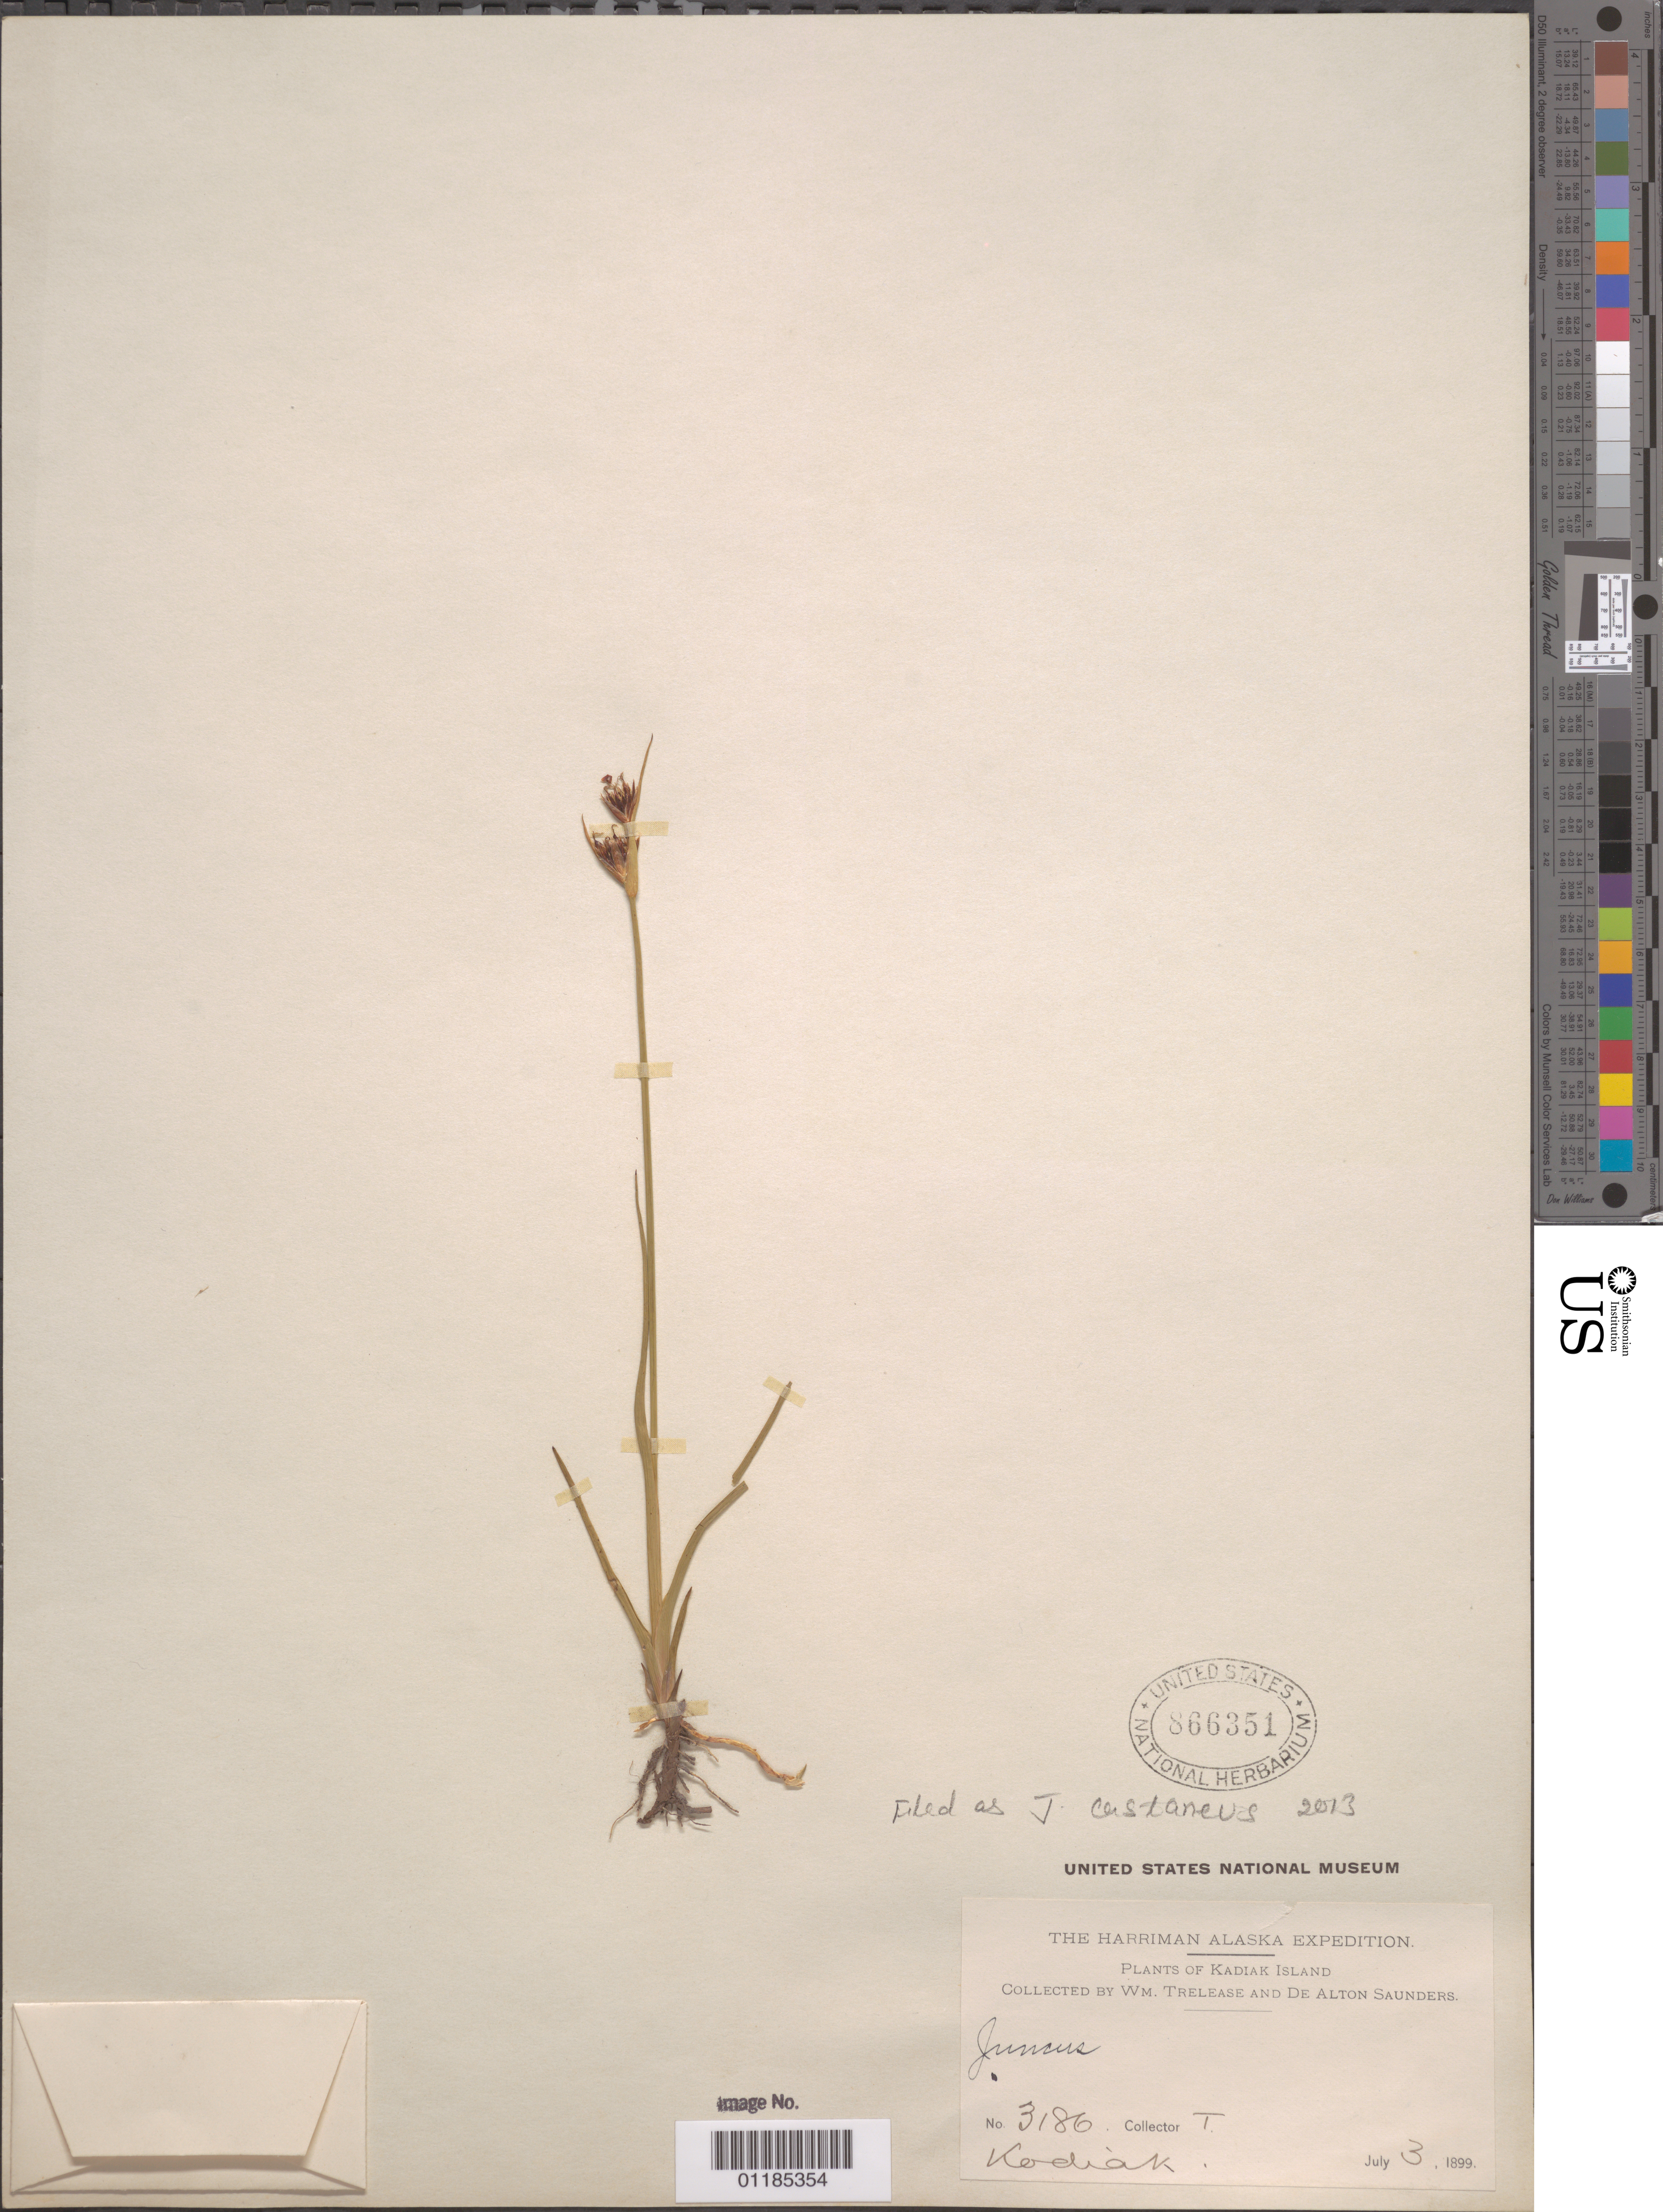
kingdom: Plantae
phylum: Tracheophyta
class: Liliopsida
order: Poales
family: Juncaceae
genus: Juncus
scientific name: Juncus castaneus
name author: Sm.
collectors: W. Trelease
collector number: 3186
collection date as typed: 3 Jul 1899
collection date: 1899-07-03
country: United States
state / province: Alaska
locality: Kodiak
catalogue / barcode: US 866351